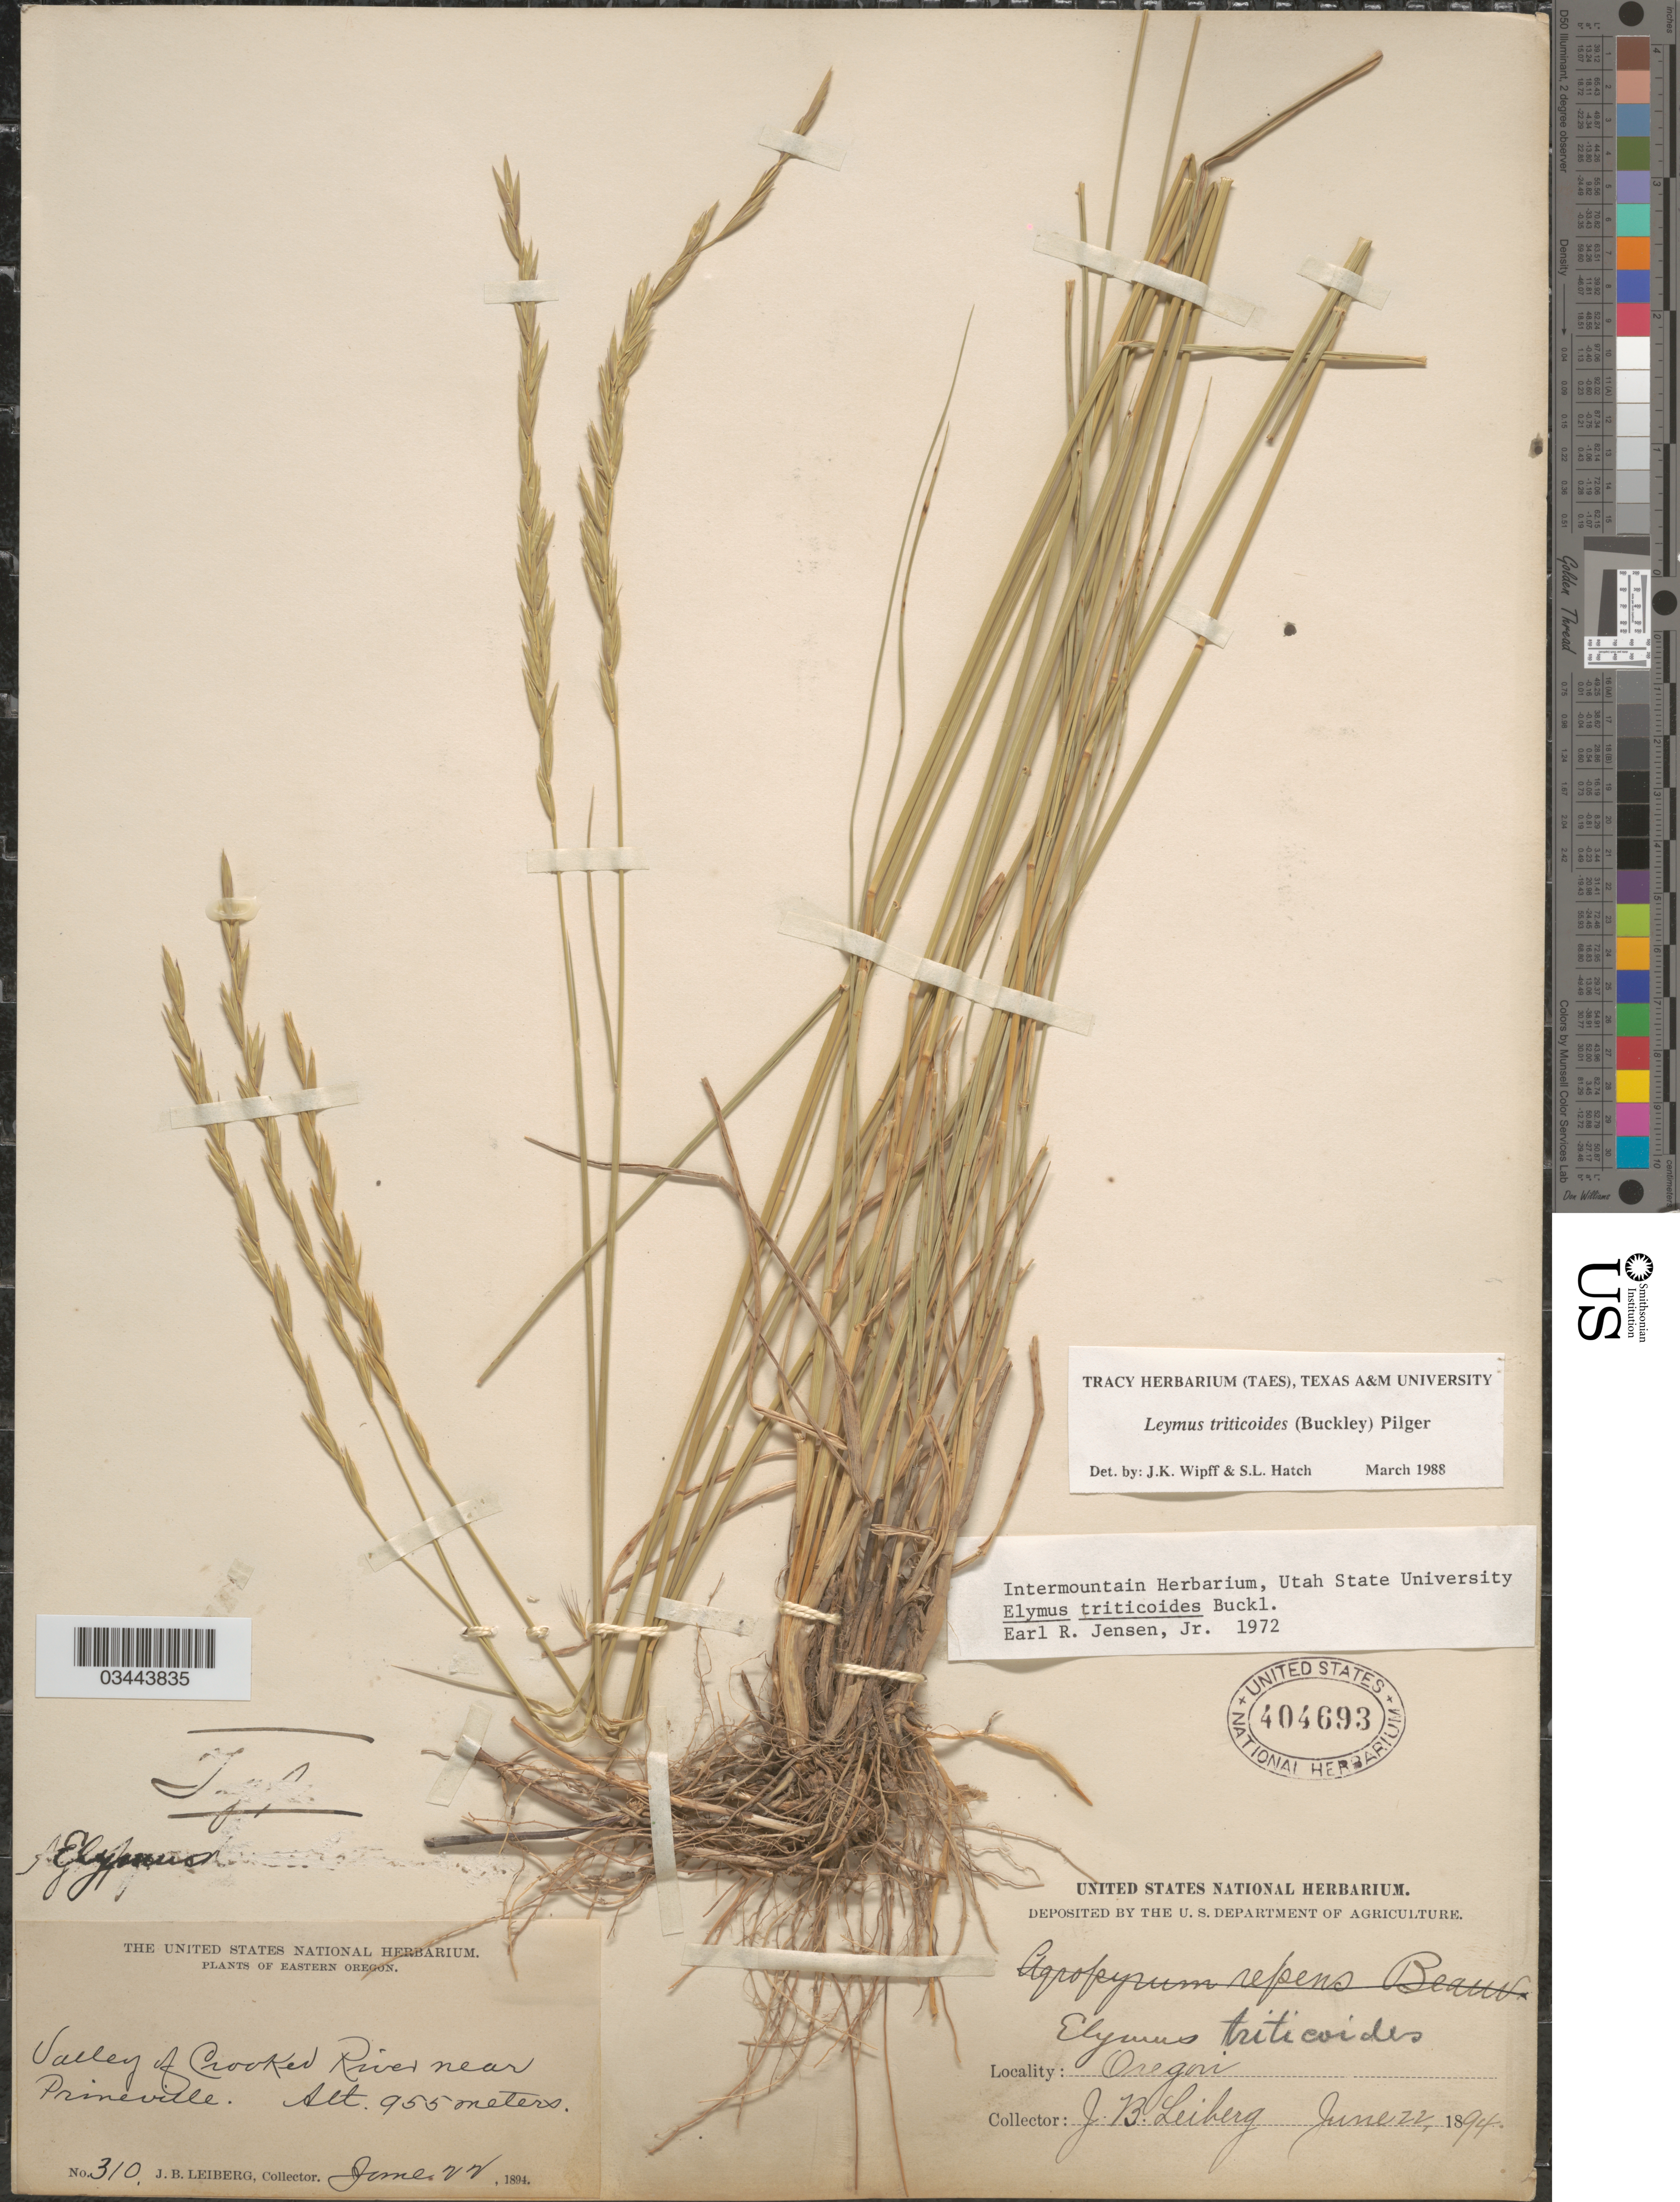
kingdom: Plantae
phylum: Tracheophyta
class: Liliopsida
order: Poales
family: Poaceae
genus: Leymus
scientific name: Leymus triticoides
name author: (Buckley) Pilg.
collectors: J. B. Leiberg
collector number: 310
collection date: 1894-06-22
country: United States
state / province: Oregon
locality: Eastern Oregon. Valley of Crooked River near Prineville.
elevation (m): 955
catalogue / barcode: US 404693